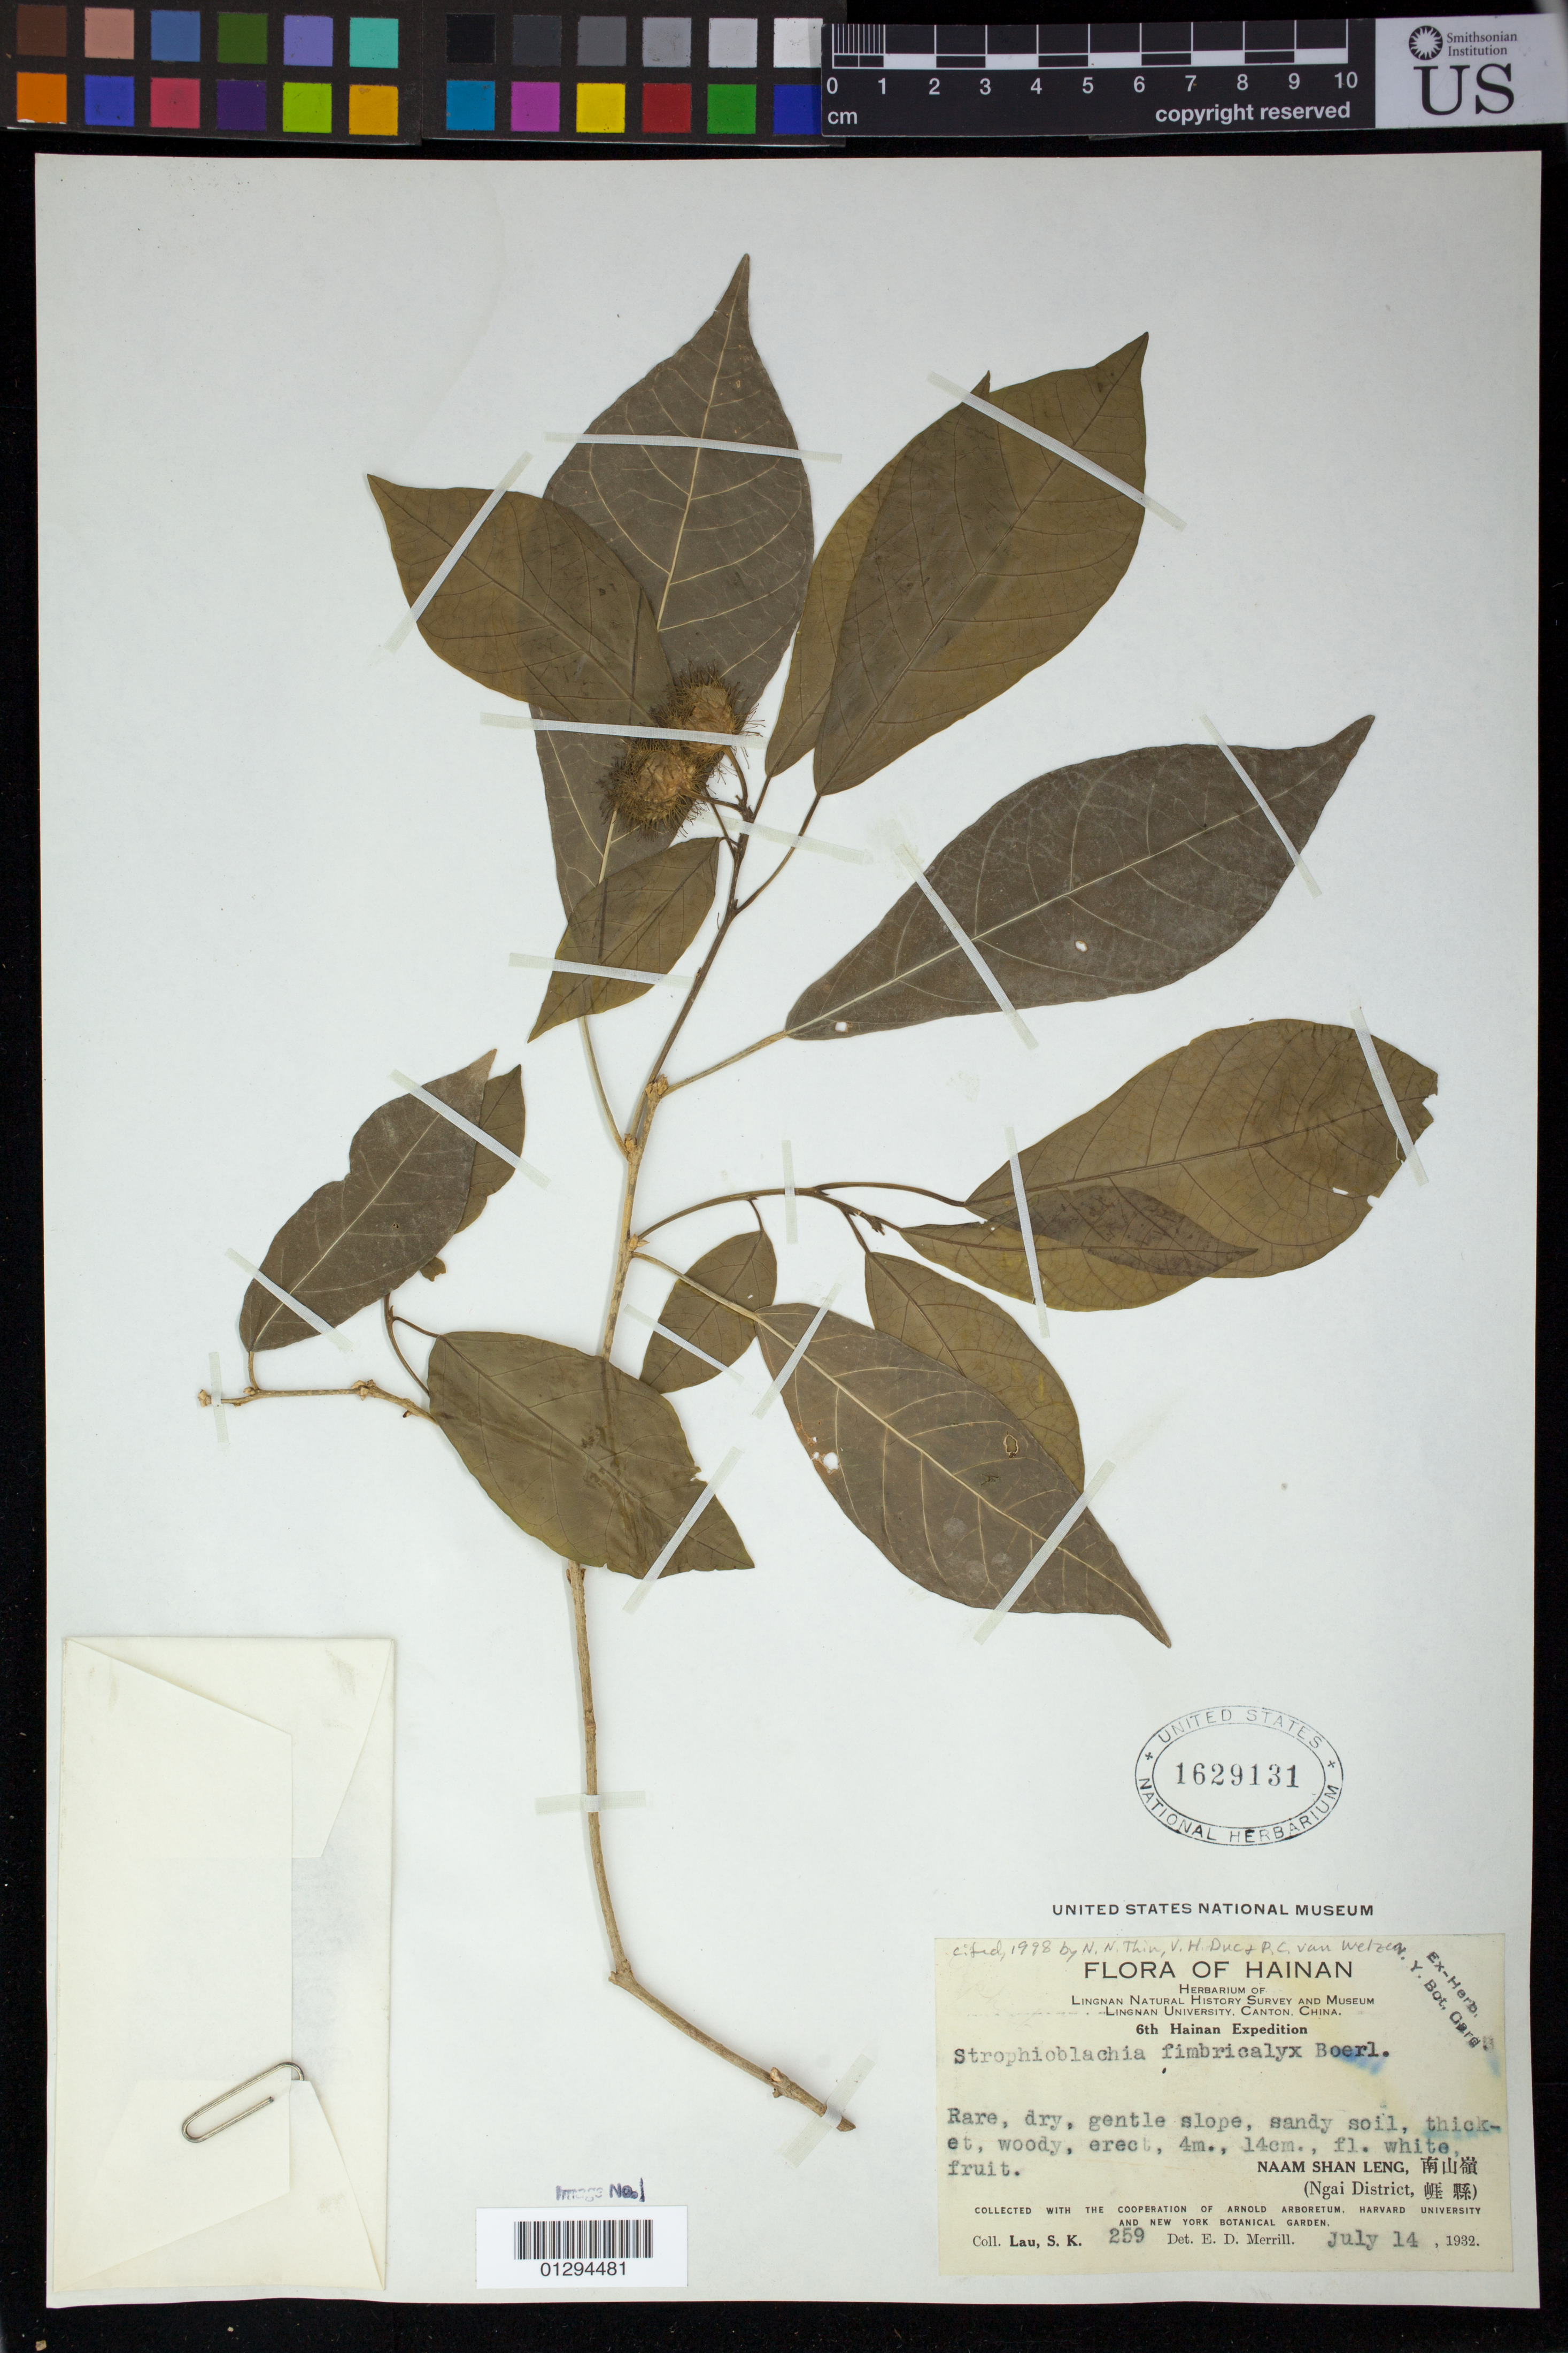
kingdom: Plantae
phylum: Tracheophyta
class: Magnoliopsida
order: Malpighiales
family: Euphorbiaceae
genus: Strophioblachia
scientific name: Strophioblachia fimbricalyx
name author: Boerl.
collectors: S. K. Lau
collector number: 259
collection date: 1932-07-14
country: China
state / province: Hainan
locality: Naam Shan Leng Ngai District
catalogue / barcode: US 1629131